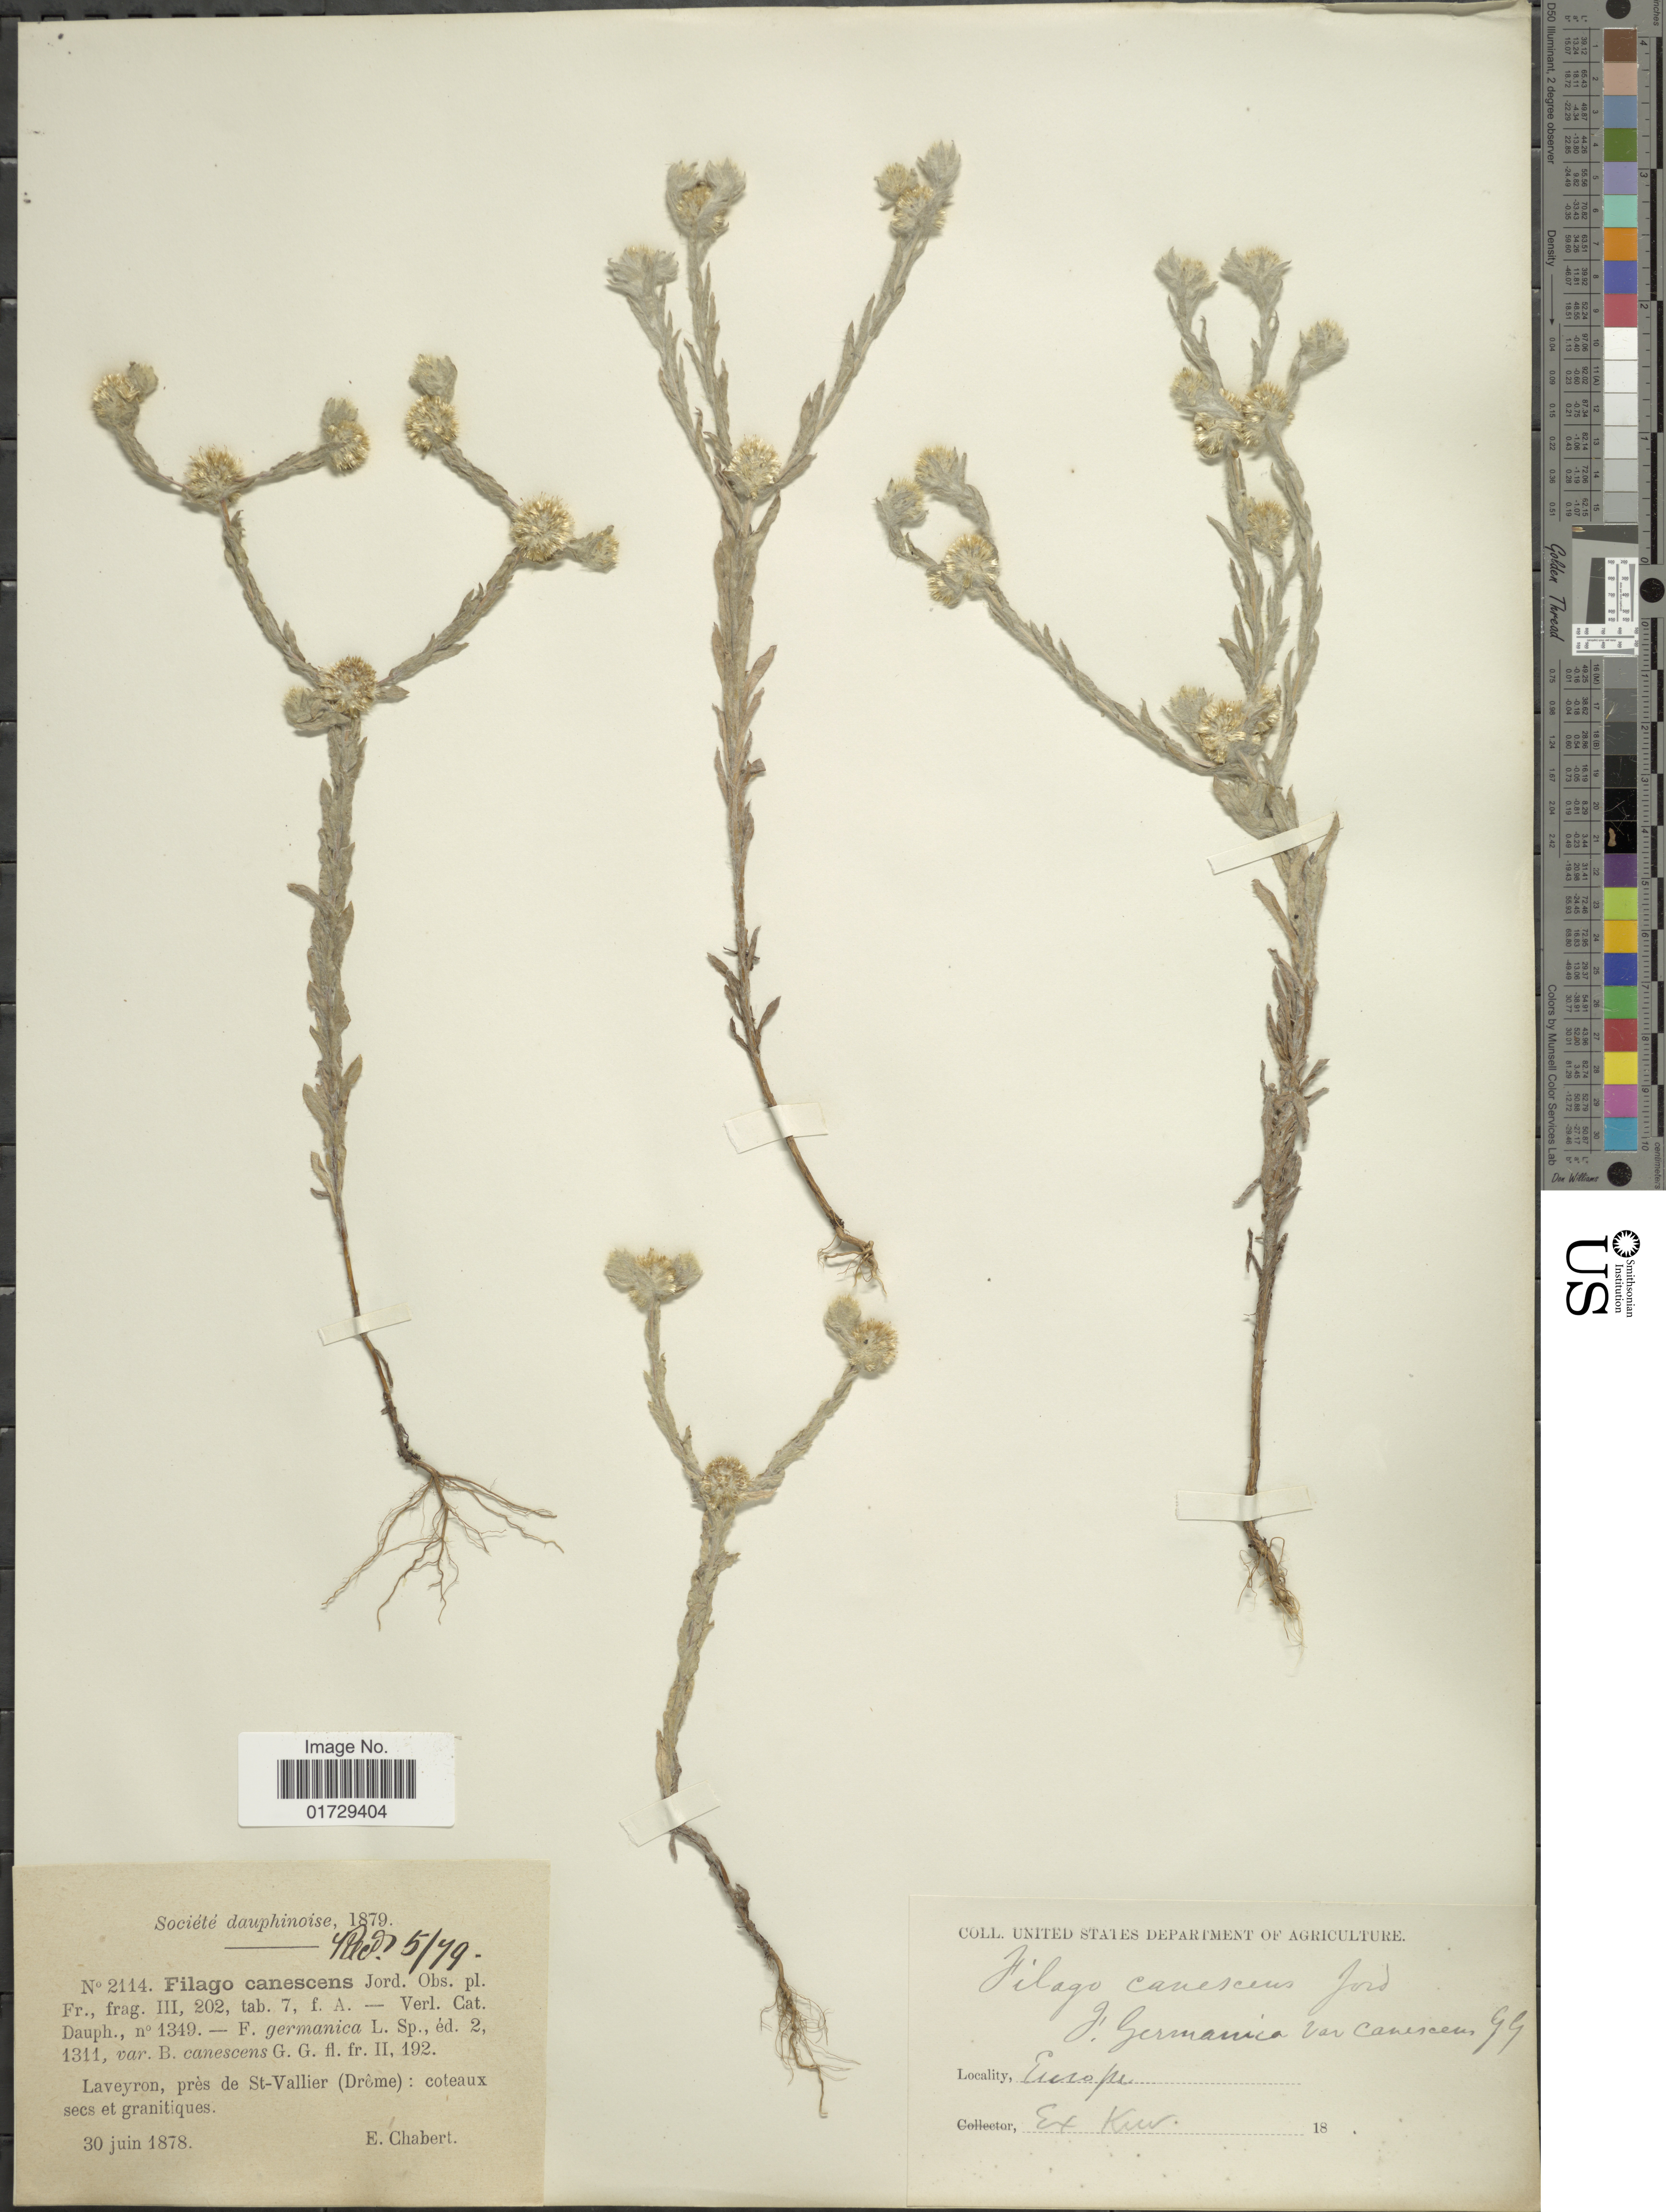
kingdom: Plantae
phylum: Tracheophyta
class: Magnoliopsida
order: Asterales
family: Asteraceae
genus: Filago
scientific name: Filago canescens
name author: G.E. Sm. ex Bab.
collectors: Chabert, E.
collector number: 2114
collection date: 1878-06-30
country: France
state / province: Auvergne-Rhône-Alpes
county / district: Drôme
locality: Laveyron, pres de St-Vallier (Drome); coteaux secs et granitiques